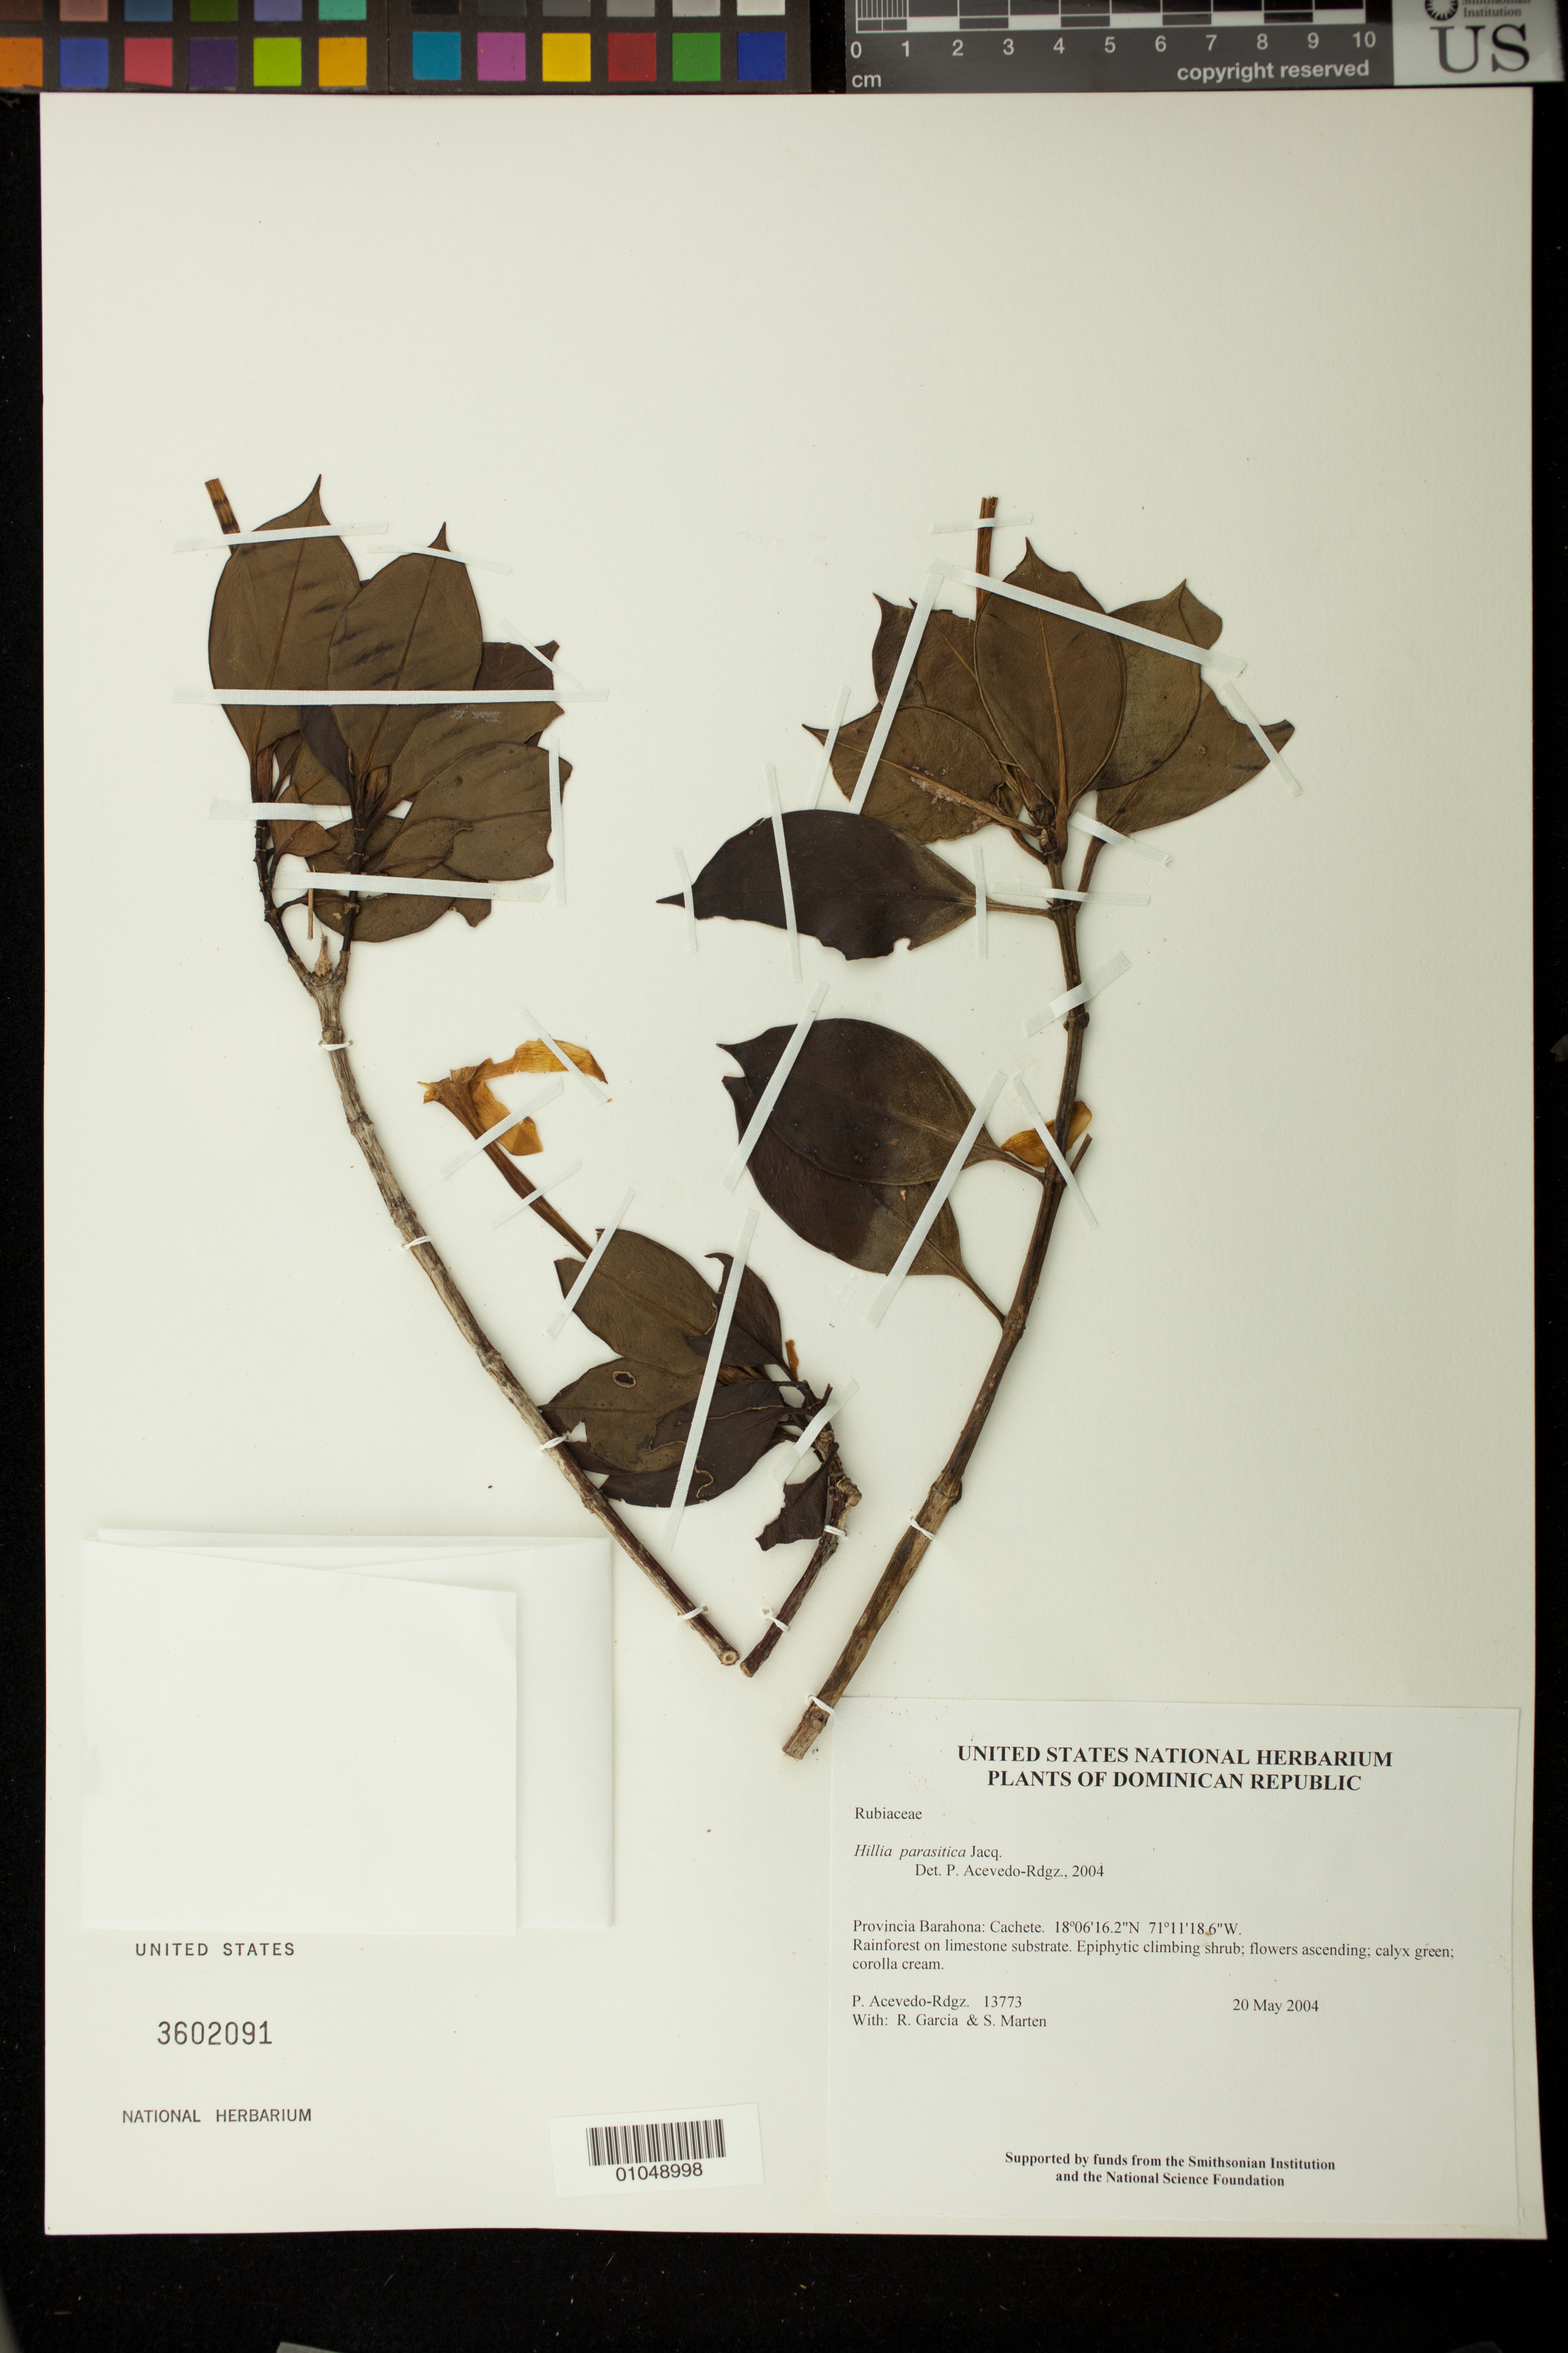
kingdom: Plantae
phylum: Tracheophyta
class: Magnoliopsida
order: Gentianales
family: Rubiaceae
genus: Hillia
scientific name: Hillia parasitica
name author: Jacq.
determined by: Acevedo-Rodríguez, P., (BOT), Smithsonian Institution - National Museum of Natural History (UNITED STATES)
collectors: P. Acevedo-Rodr., R. G. García & S. Marten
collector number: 13773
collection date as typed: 20 May 2004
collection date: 2004-05-20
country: Dominican Republic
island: Hispaniola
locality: Provincia Barahona: Cachete.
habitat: Rainforest on limestone substrate.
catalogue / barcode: US 3602091